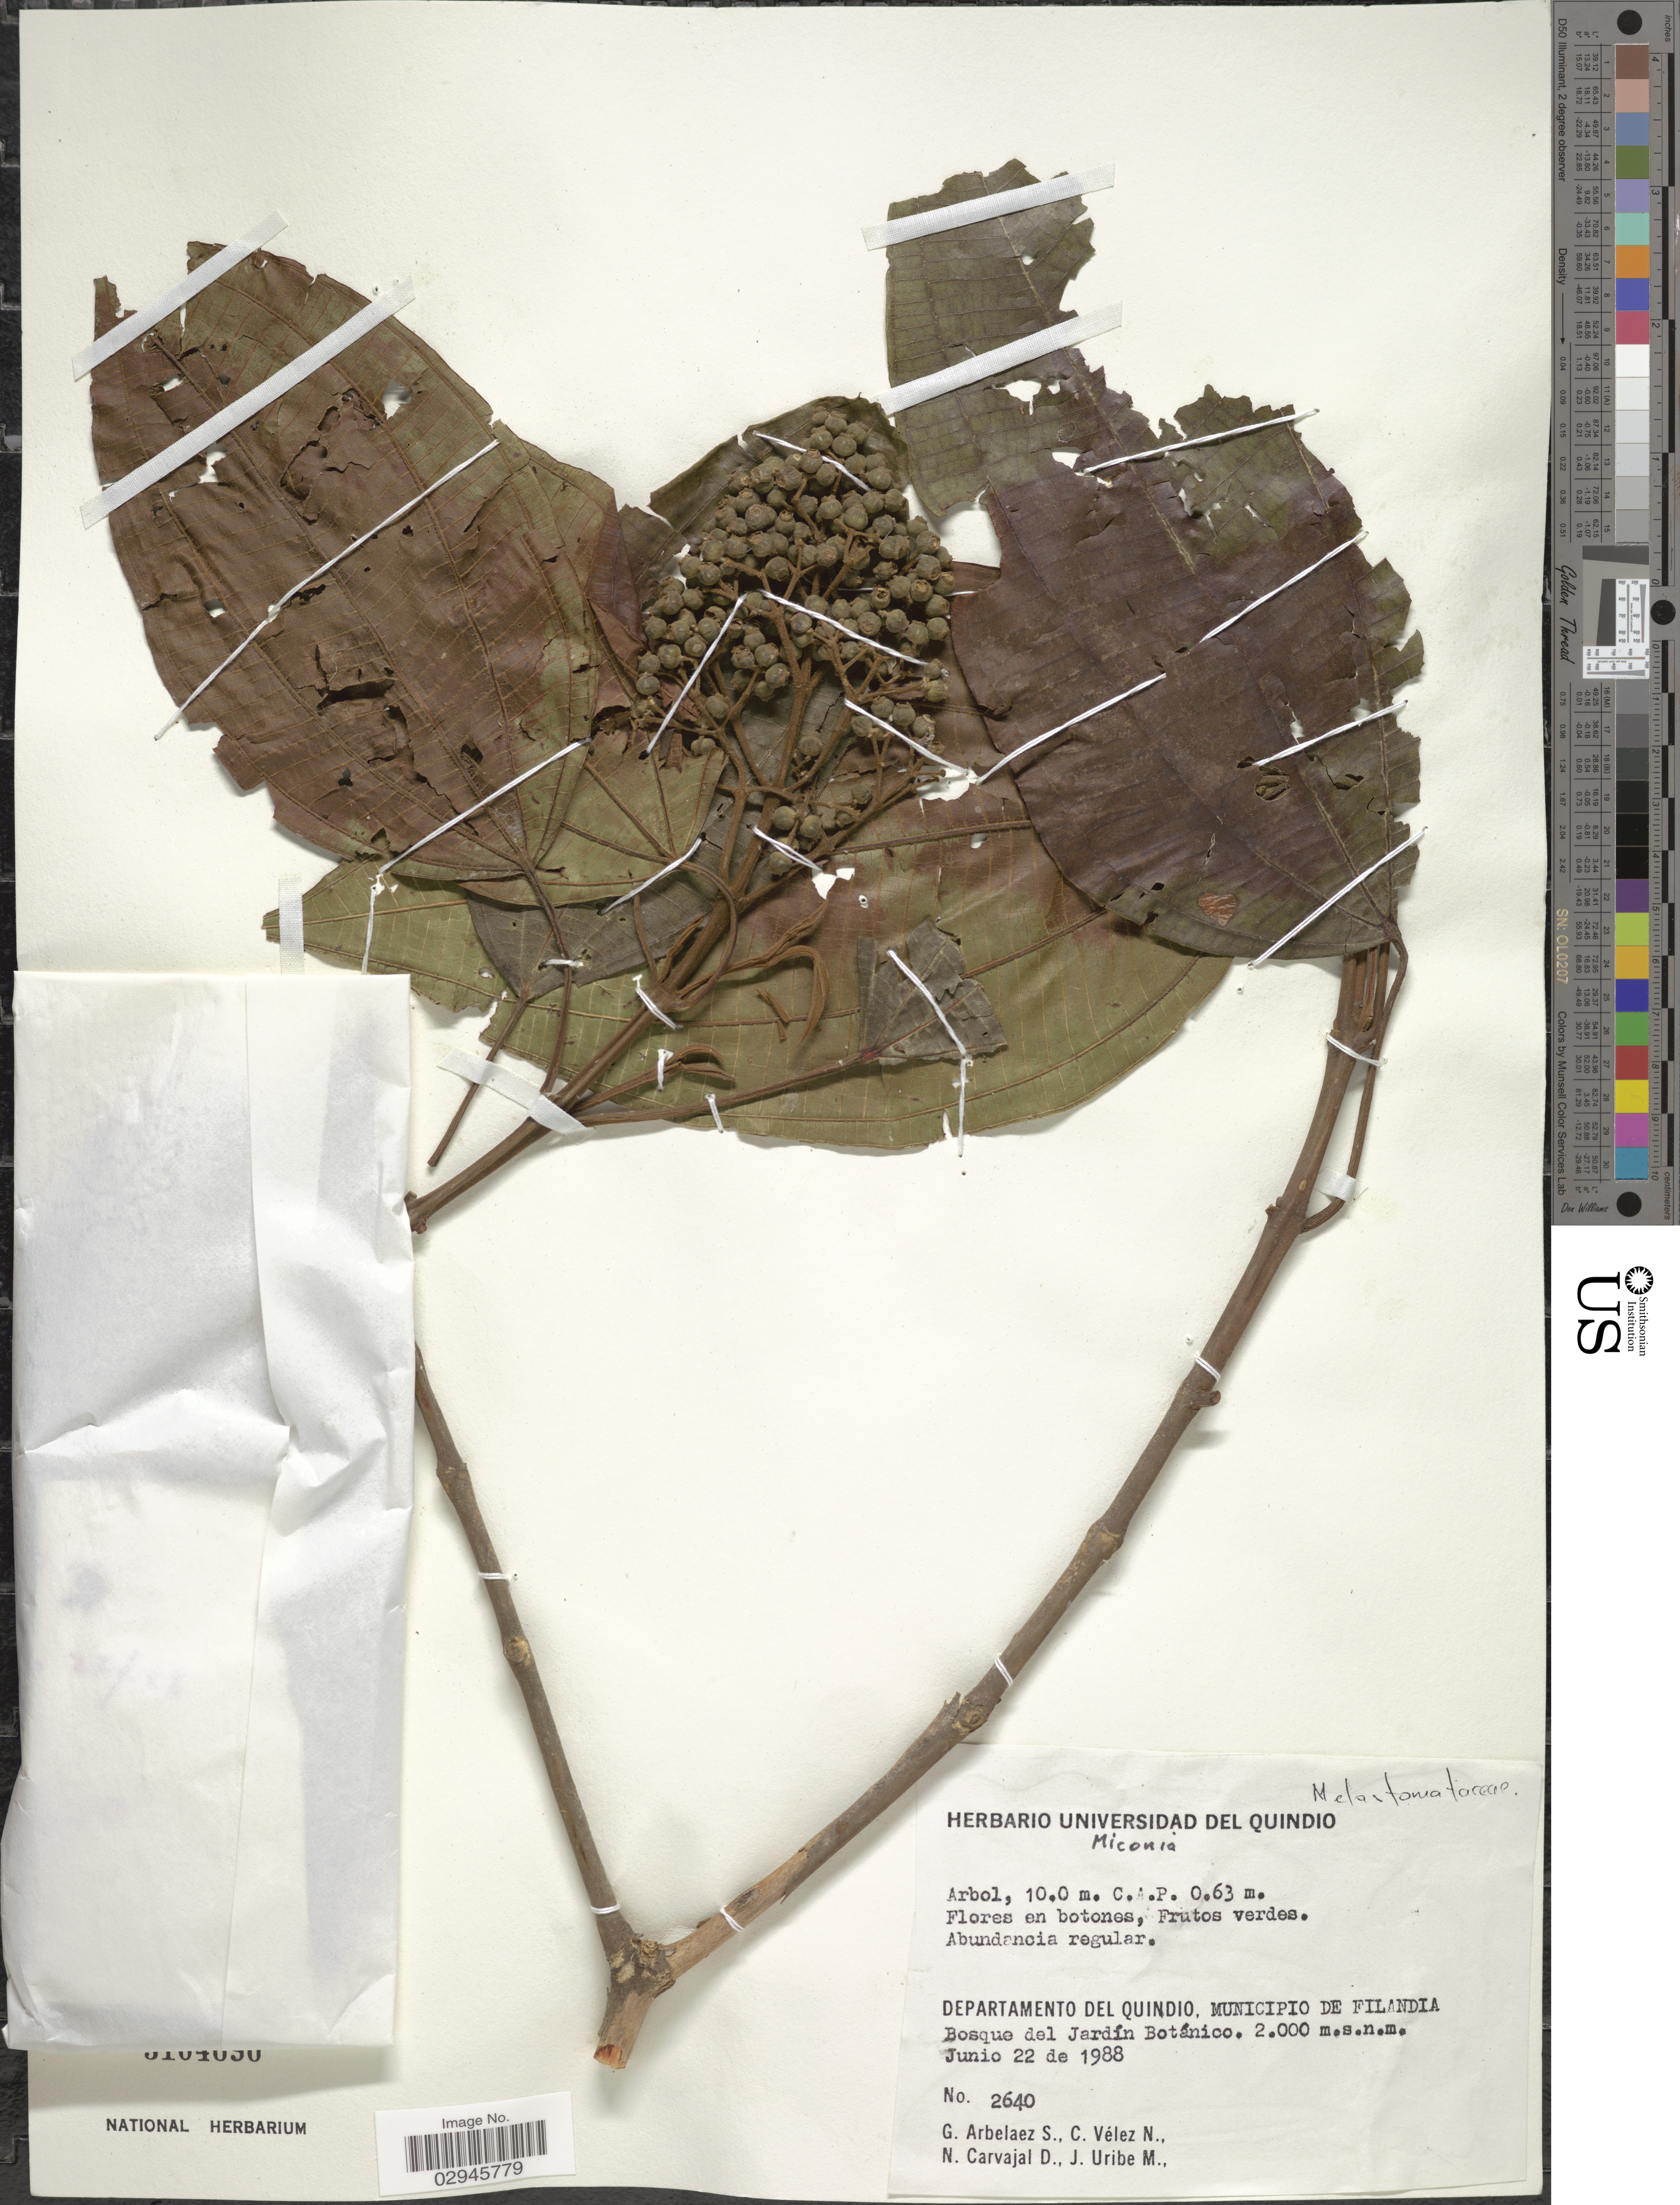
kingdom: Plantae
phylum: Tracheophyta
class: Magnoliopsida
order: Myrtales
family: Melastomataceae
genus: Miconia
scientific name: Miconia sp.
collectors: G. Arbelaez S., C. Vélez N., N. Carvajal D. & J. Uribe M.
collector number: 2640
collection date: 1988-06-22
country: Colombia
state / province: Quindío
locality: Departamento del Quindío, Municipio de Filandia. Bosque del Jardín Botánico.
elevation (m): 2000